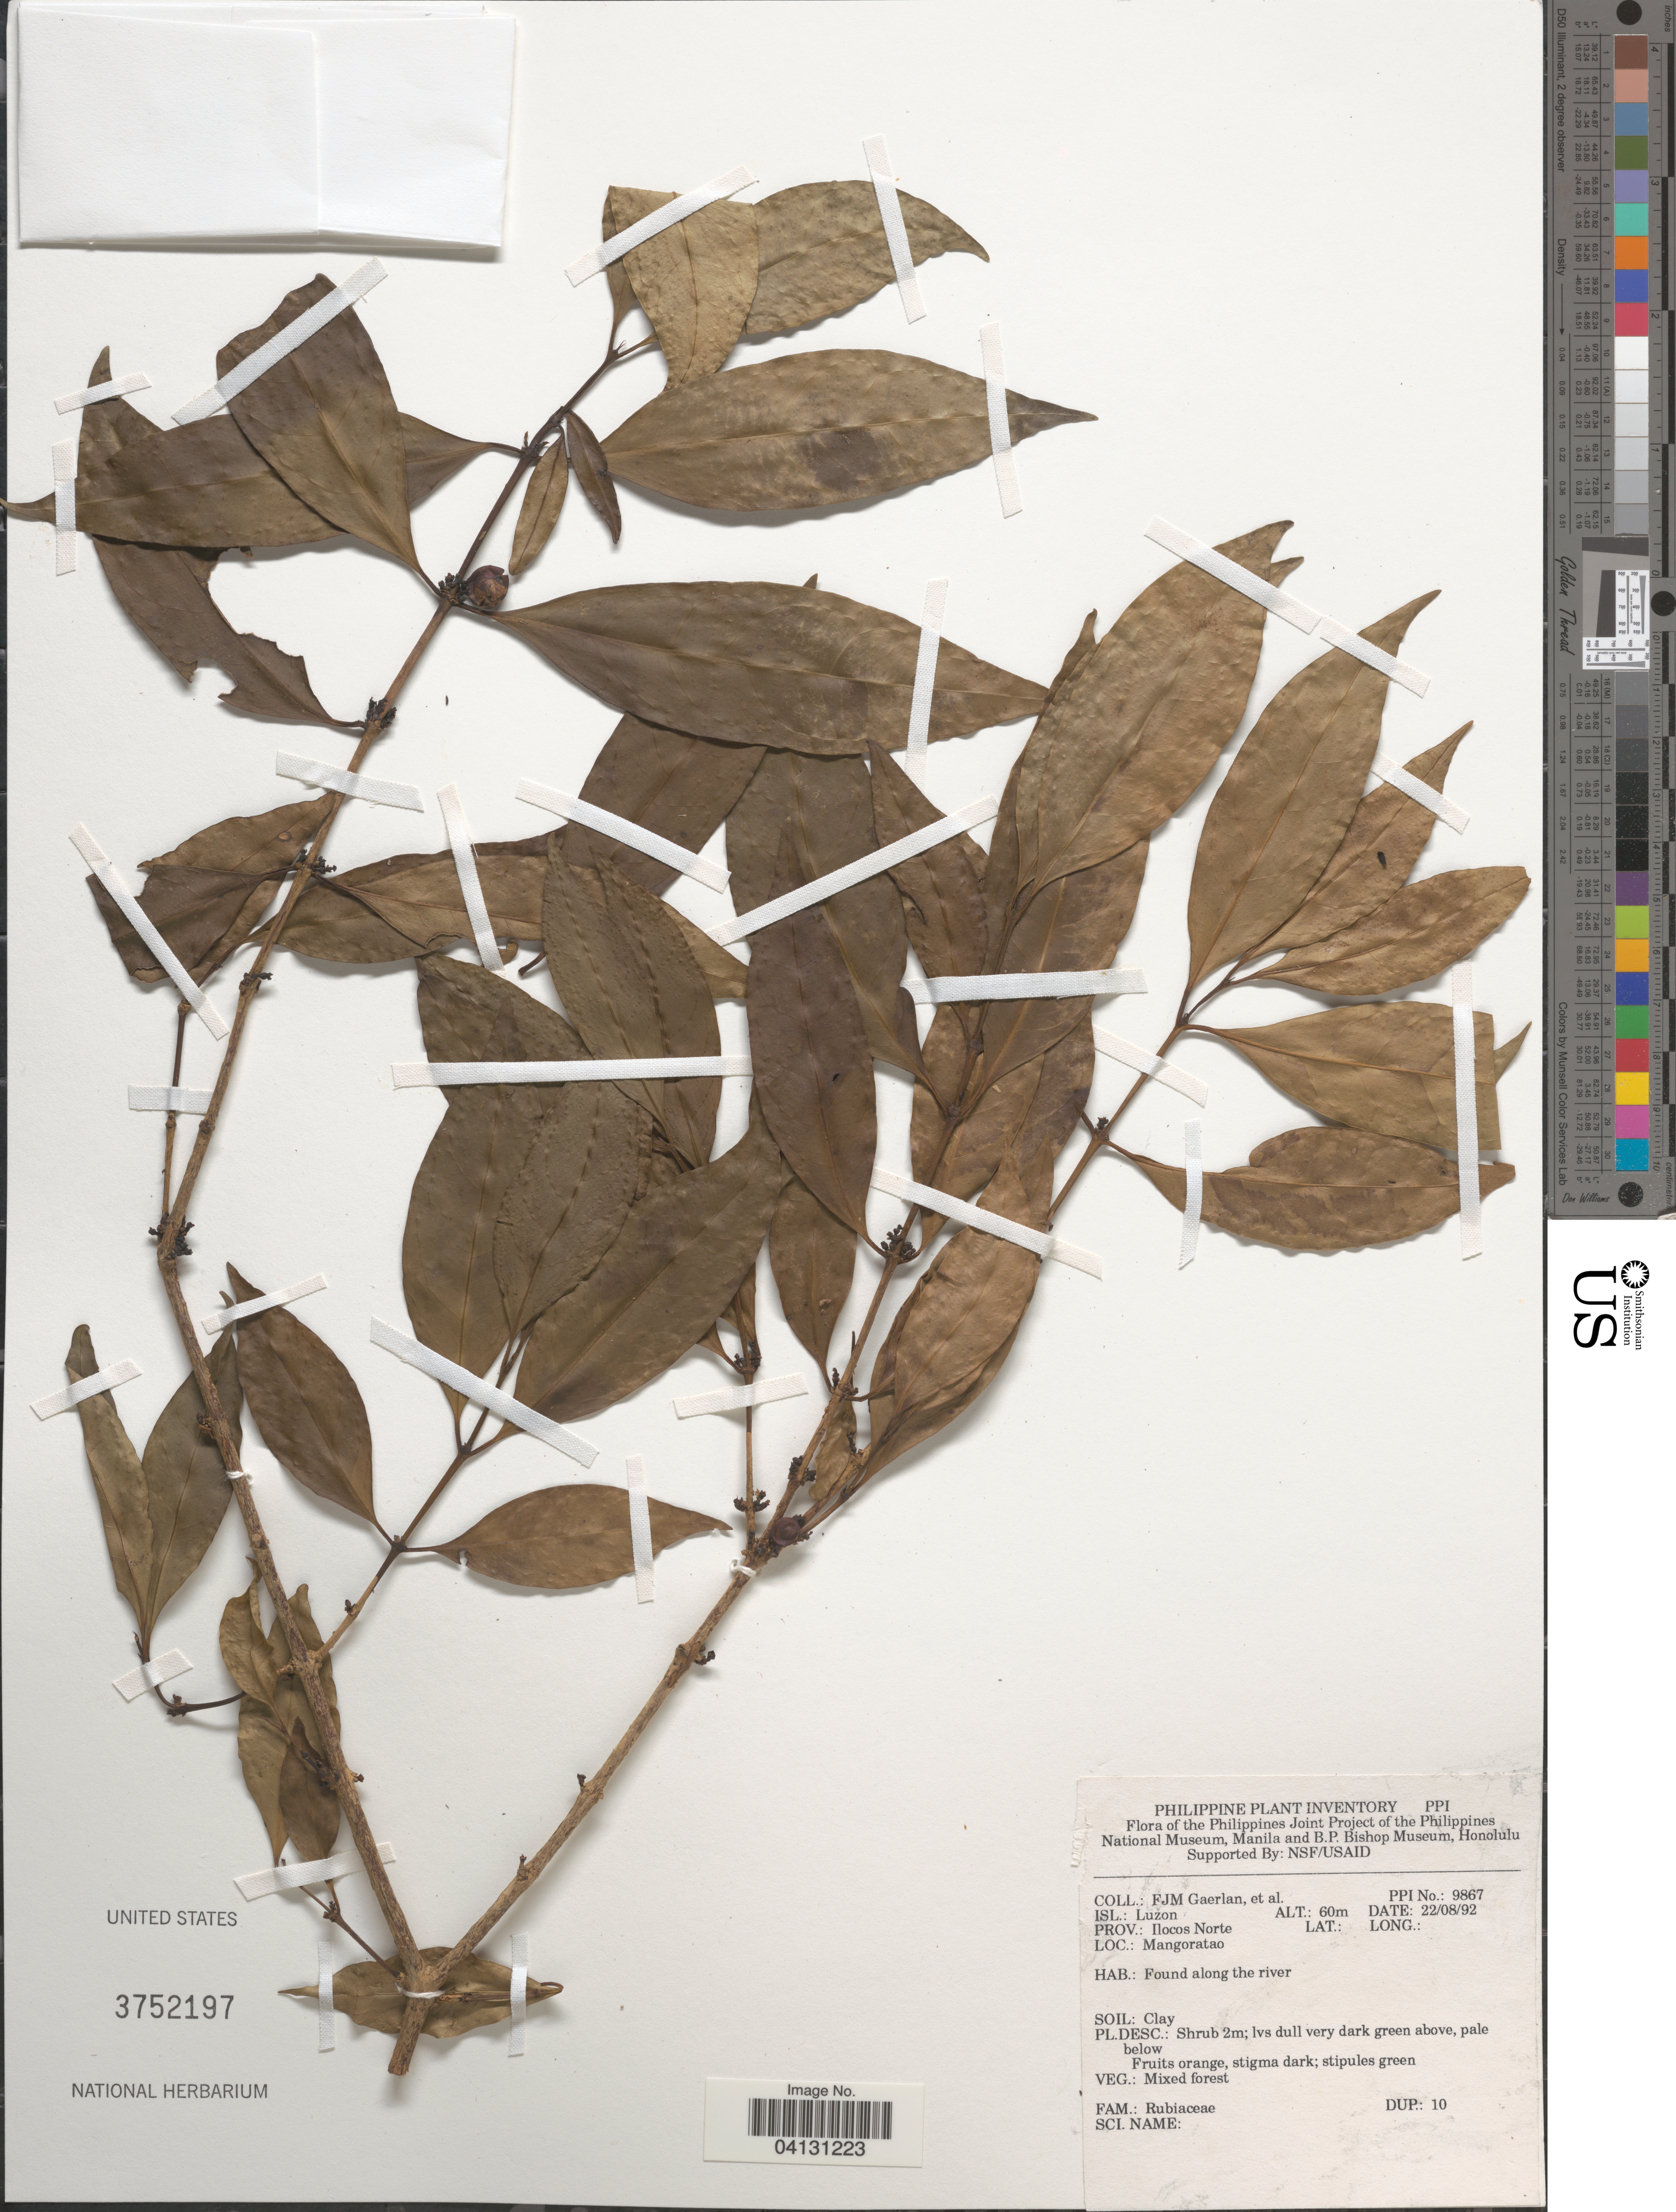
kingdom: Plantae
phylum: Tracheophyta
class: Magnoliopsida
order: Gentianales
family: Rubiaceae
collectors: F. Gaerlan & et al.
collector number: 9867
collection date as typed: Transcribed d/m/y: 22/8/92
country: Philippines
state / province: Ilocos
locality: Isl.: Luzon. Prov.: Ilocos Norte. Mangoratao.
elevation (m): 60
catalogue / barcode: US 3752197